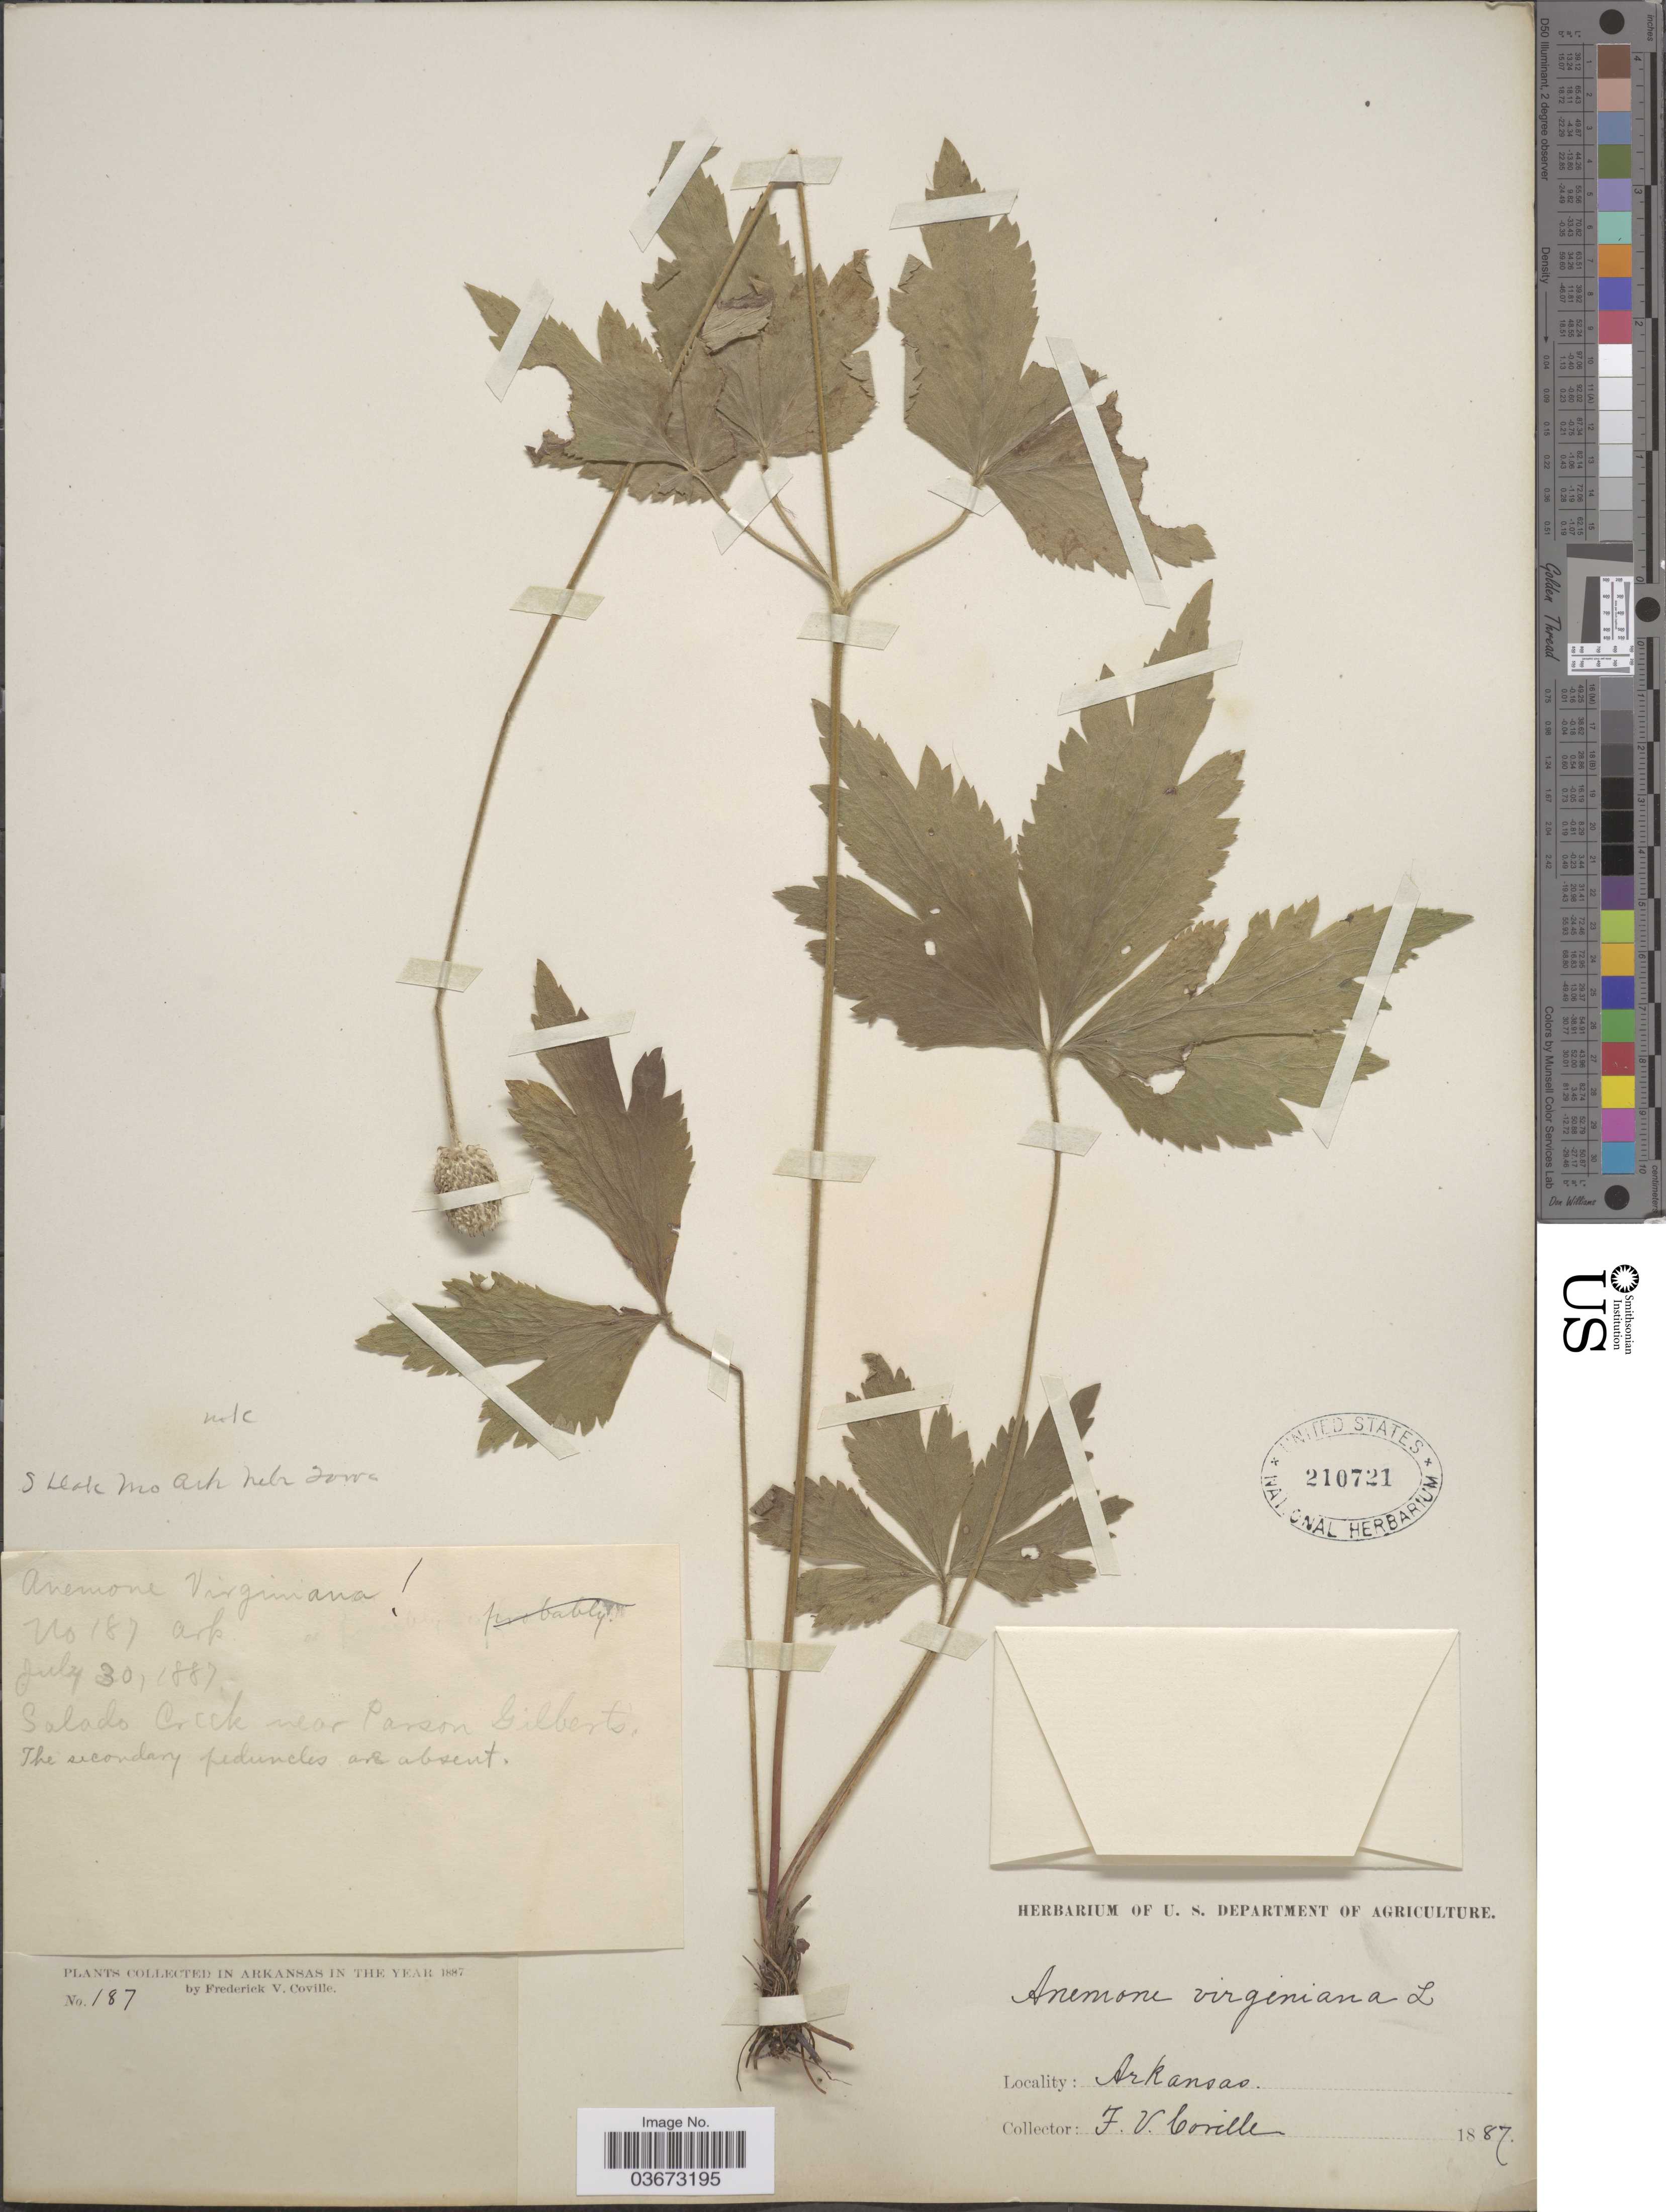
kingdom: Plantae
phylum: Tracheophyta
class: Magnoliopsida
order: Ranunculales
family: Ranunculaceae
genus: Anemone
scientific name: Anemone virginiana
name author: L.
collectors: F. V. Coville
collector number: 187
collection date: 1887-07-30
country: United States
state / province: Arkansas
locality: Salado Creek near Parson Gilberts.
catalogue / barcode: US 210721